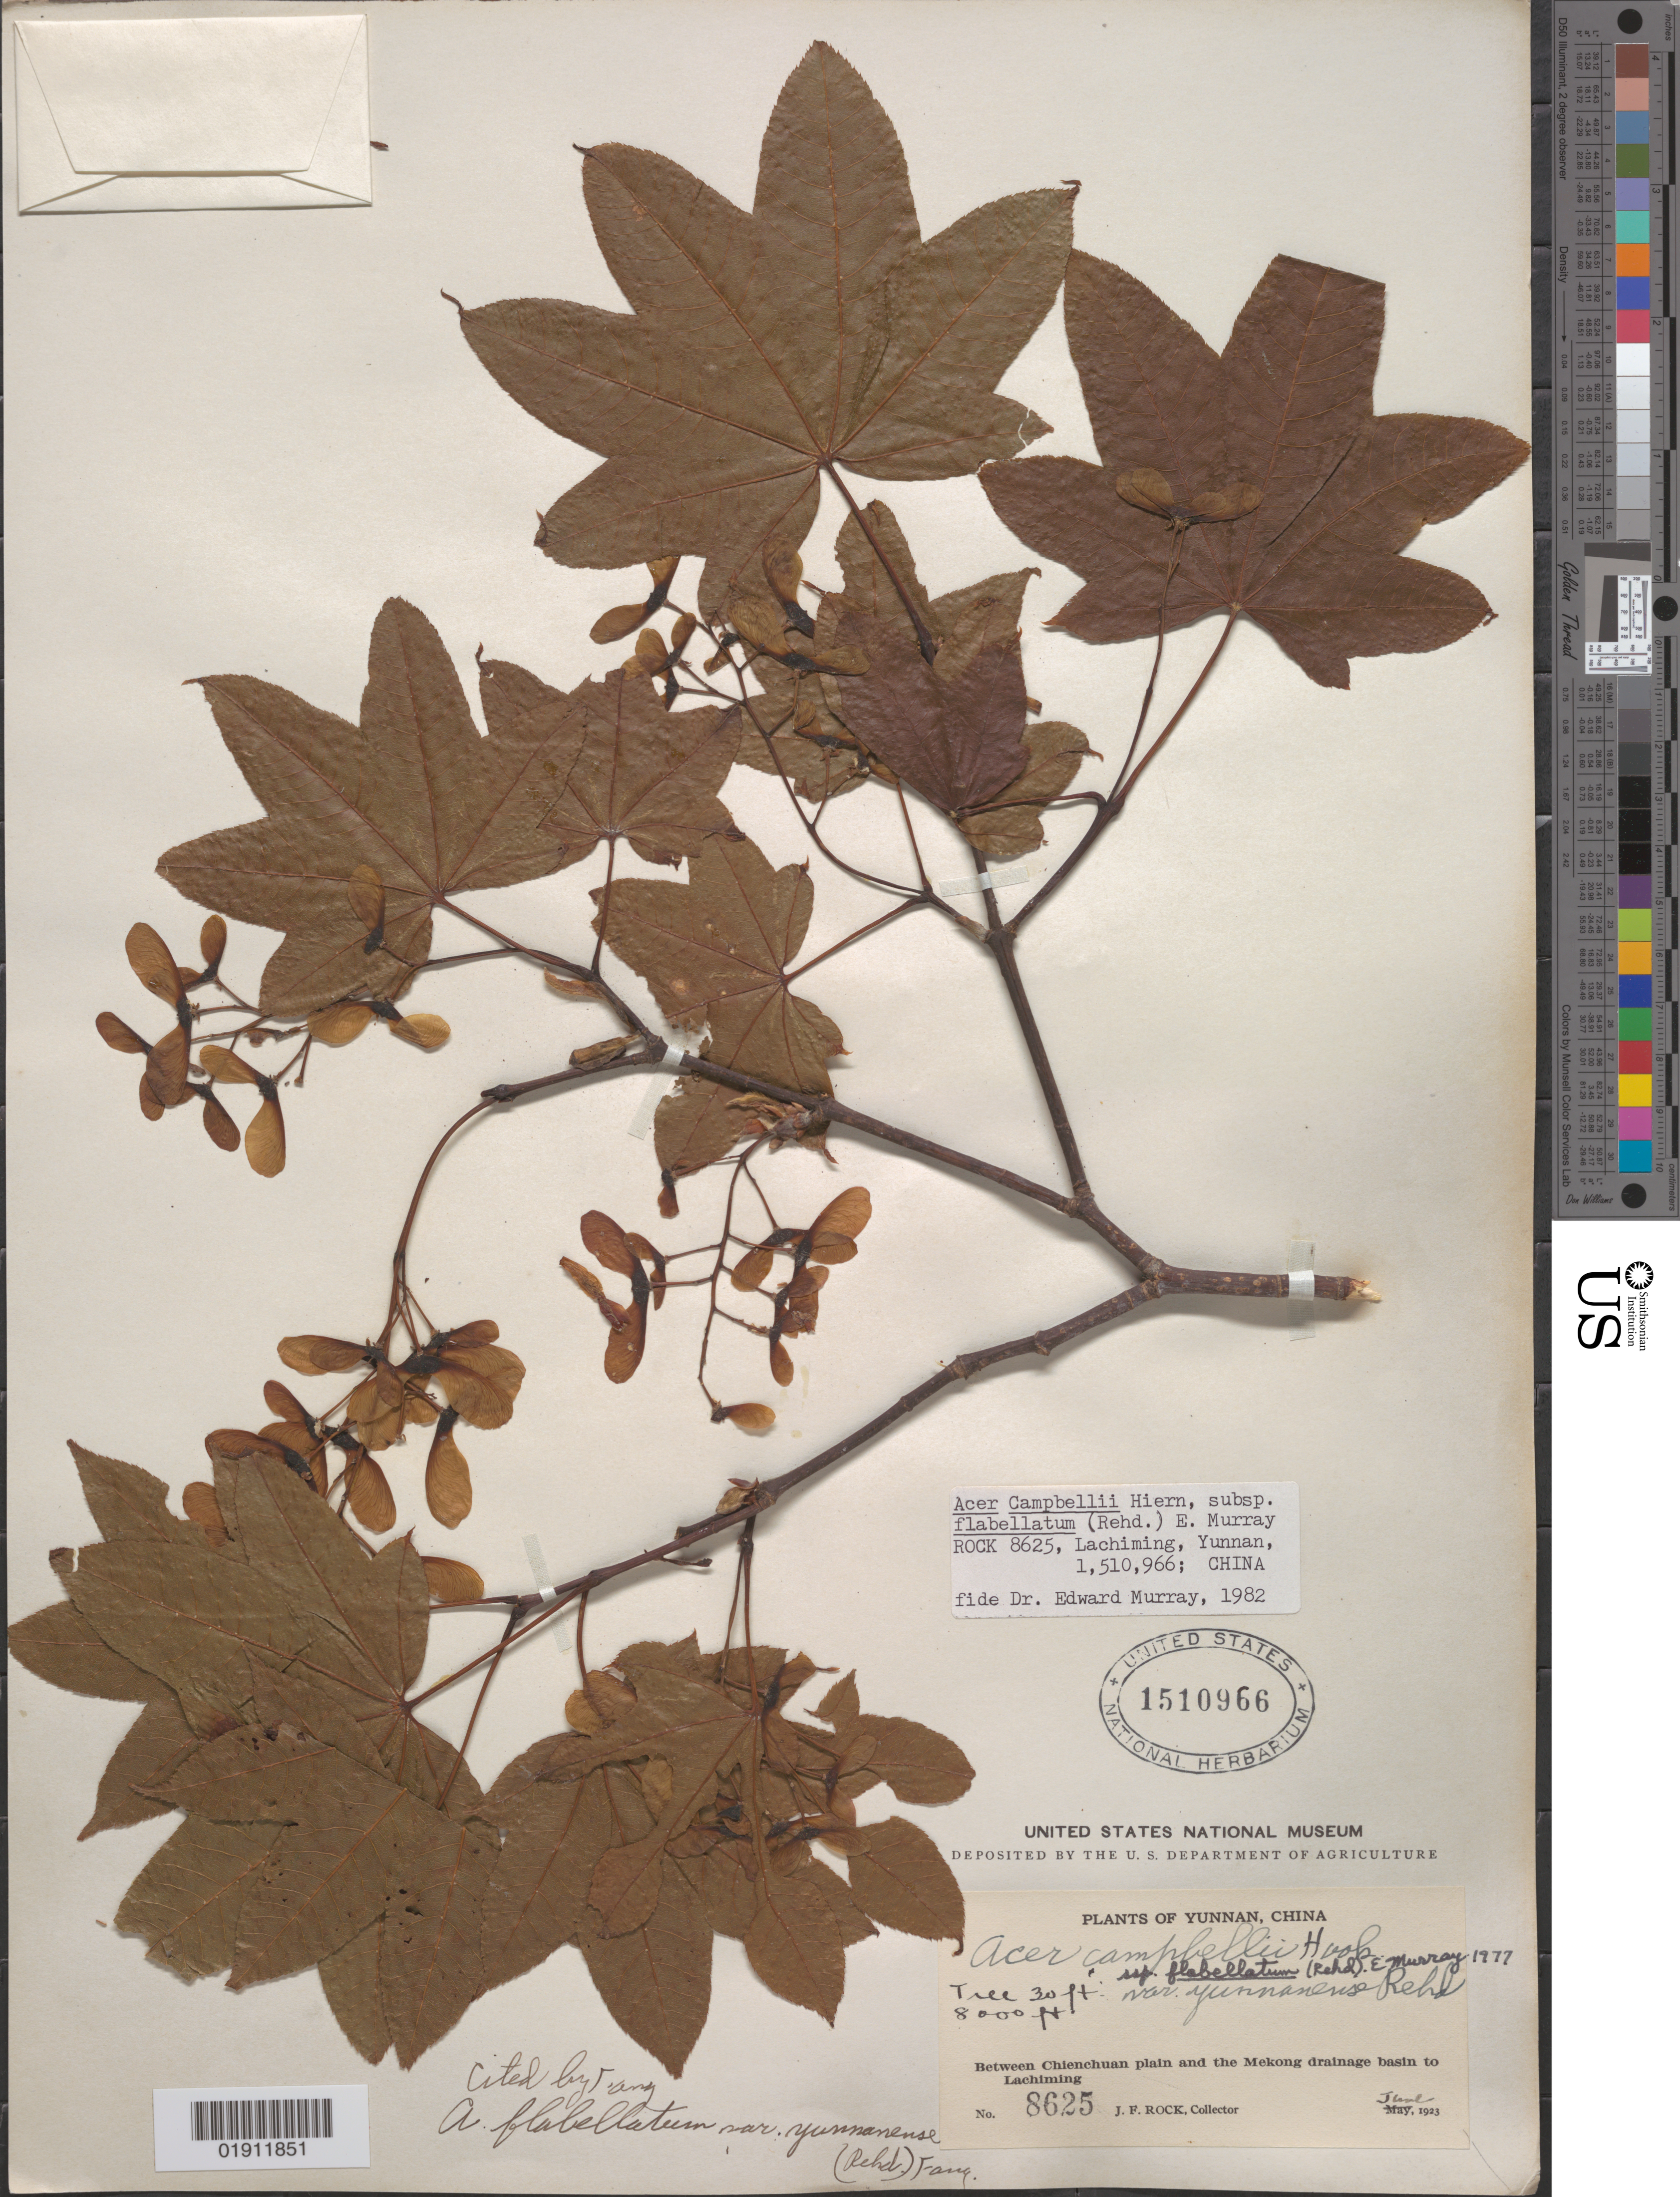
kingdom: Plantae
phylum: Tracheophyta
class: Magnoliopsida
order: Sapindales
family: Sapindaceae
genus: Acer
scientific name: Acer campbellii subsp. flabellatum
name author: (Rehder) A.E. Murray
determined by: Murray, Edward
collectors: J. F. Rock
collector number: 8625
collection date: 1923-06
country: China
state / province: Yunnan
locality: Between Chienchuan plain and the Mekon drainage basin to Lachiming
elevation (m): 2438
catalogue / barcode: US 1510966